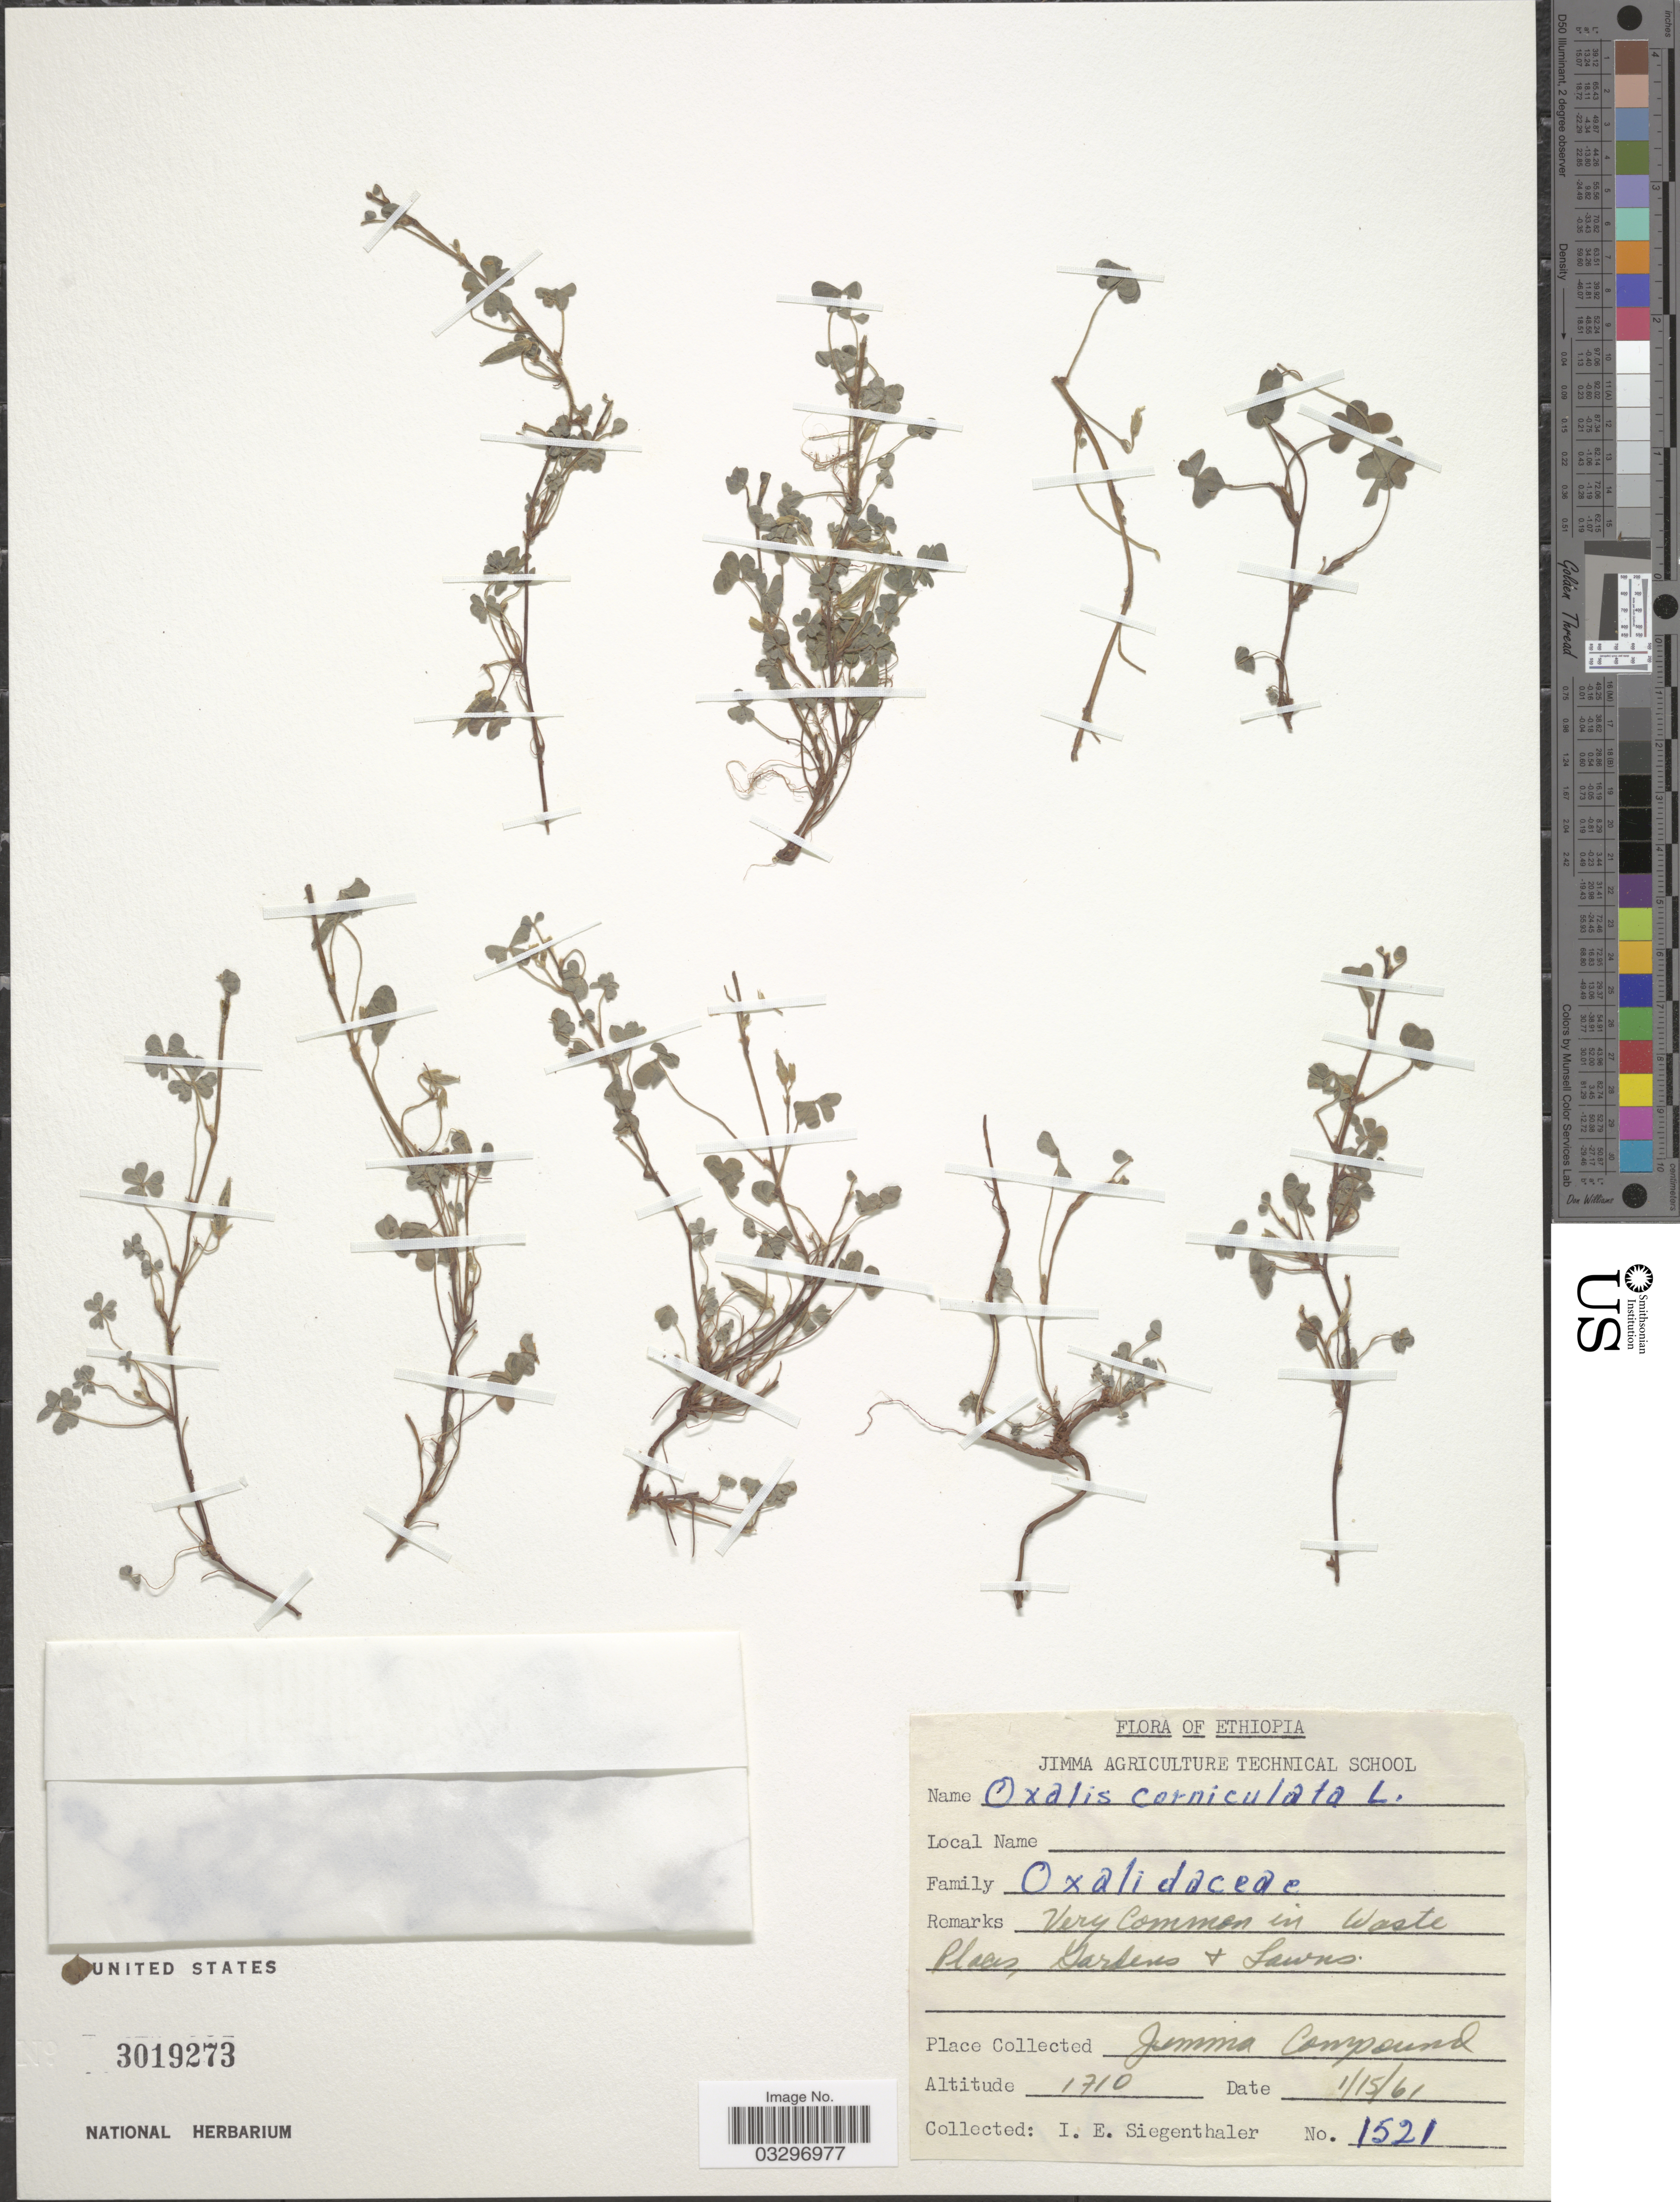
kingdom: Plantae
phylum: Tracheophyta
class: Magnoliopsida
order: Oxalidales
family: Oxalidaceae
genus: Oxalis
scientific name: Oxalis corniculata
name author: L.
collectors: I. Siegenthaler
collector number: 1521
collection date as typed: Transcribed d/m/y: 15/1/61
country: Ethiopia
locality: Jimma Compound.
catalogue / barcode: US 3019273